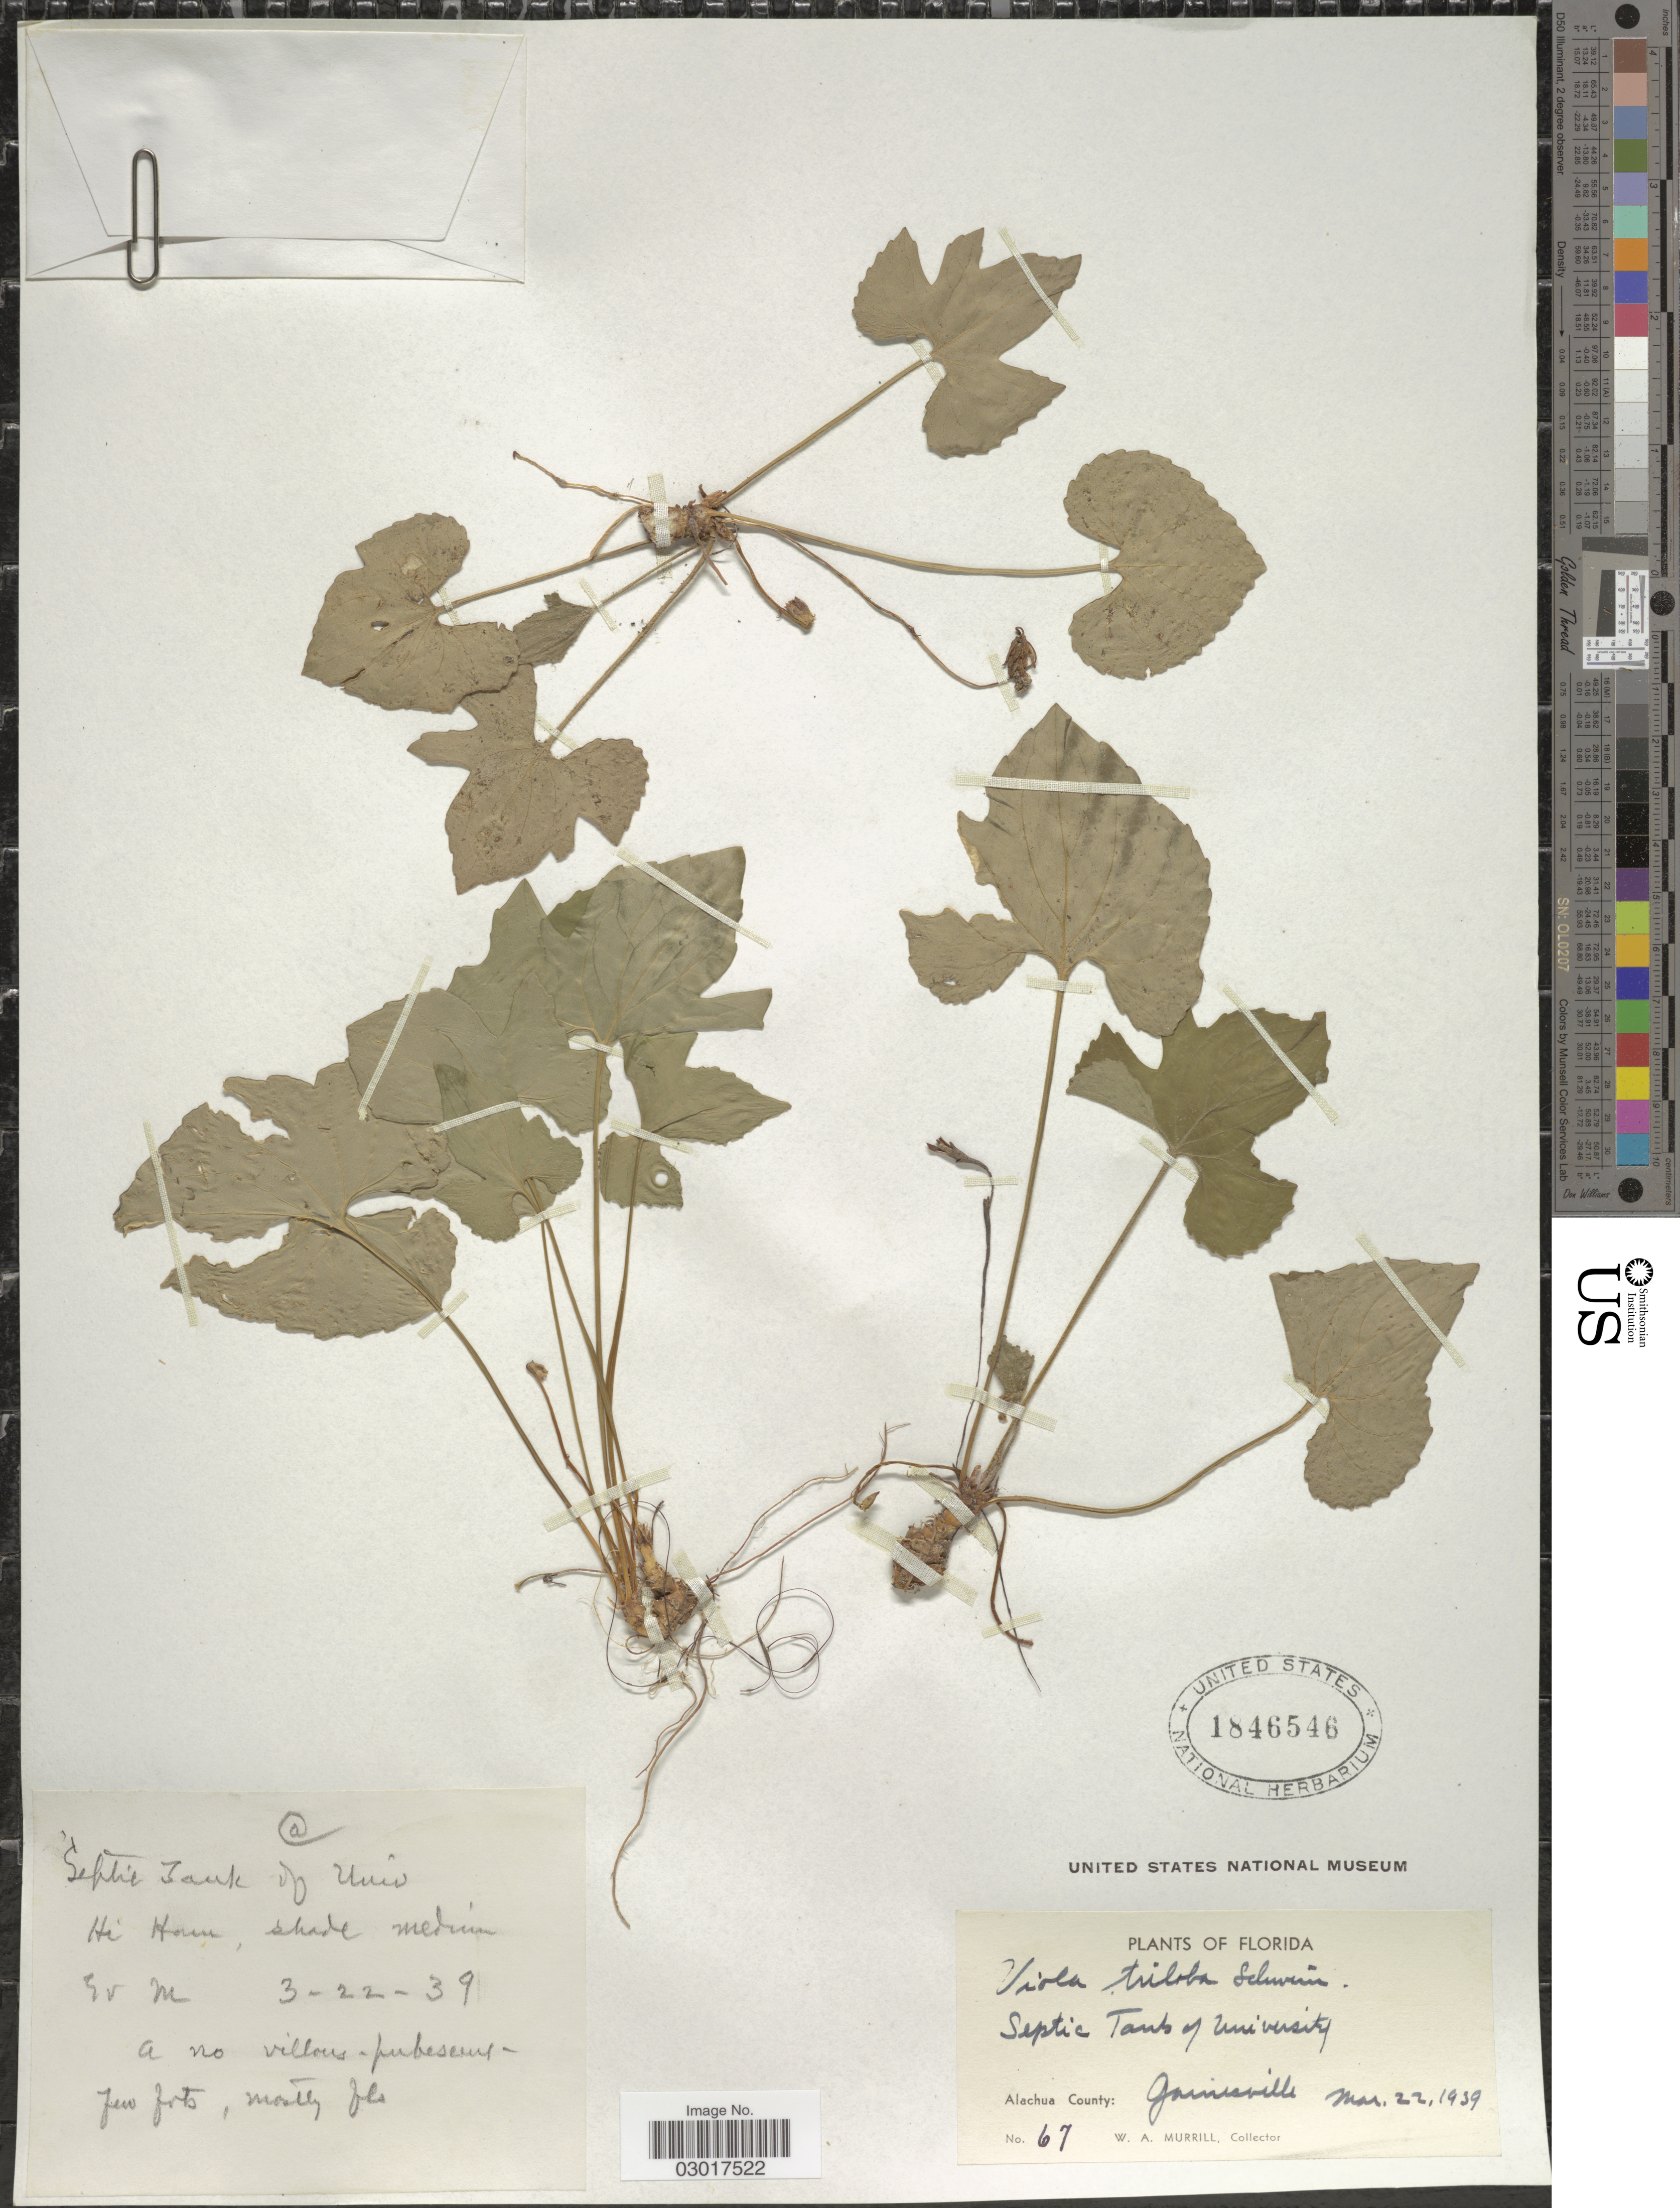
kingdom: Plantae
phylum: Tracheophyta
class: Magnoliopsida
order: Malpighiales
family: Violaceae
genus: Viola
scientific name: Viola triloba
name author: Schwein.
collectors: W. A. Murrill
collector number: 67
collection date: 1939-03-22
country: United States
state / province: Florida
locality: Septic Tanks of University. Alachua County: Gainesville.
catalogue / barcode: US 1846546